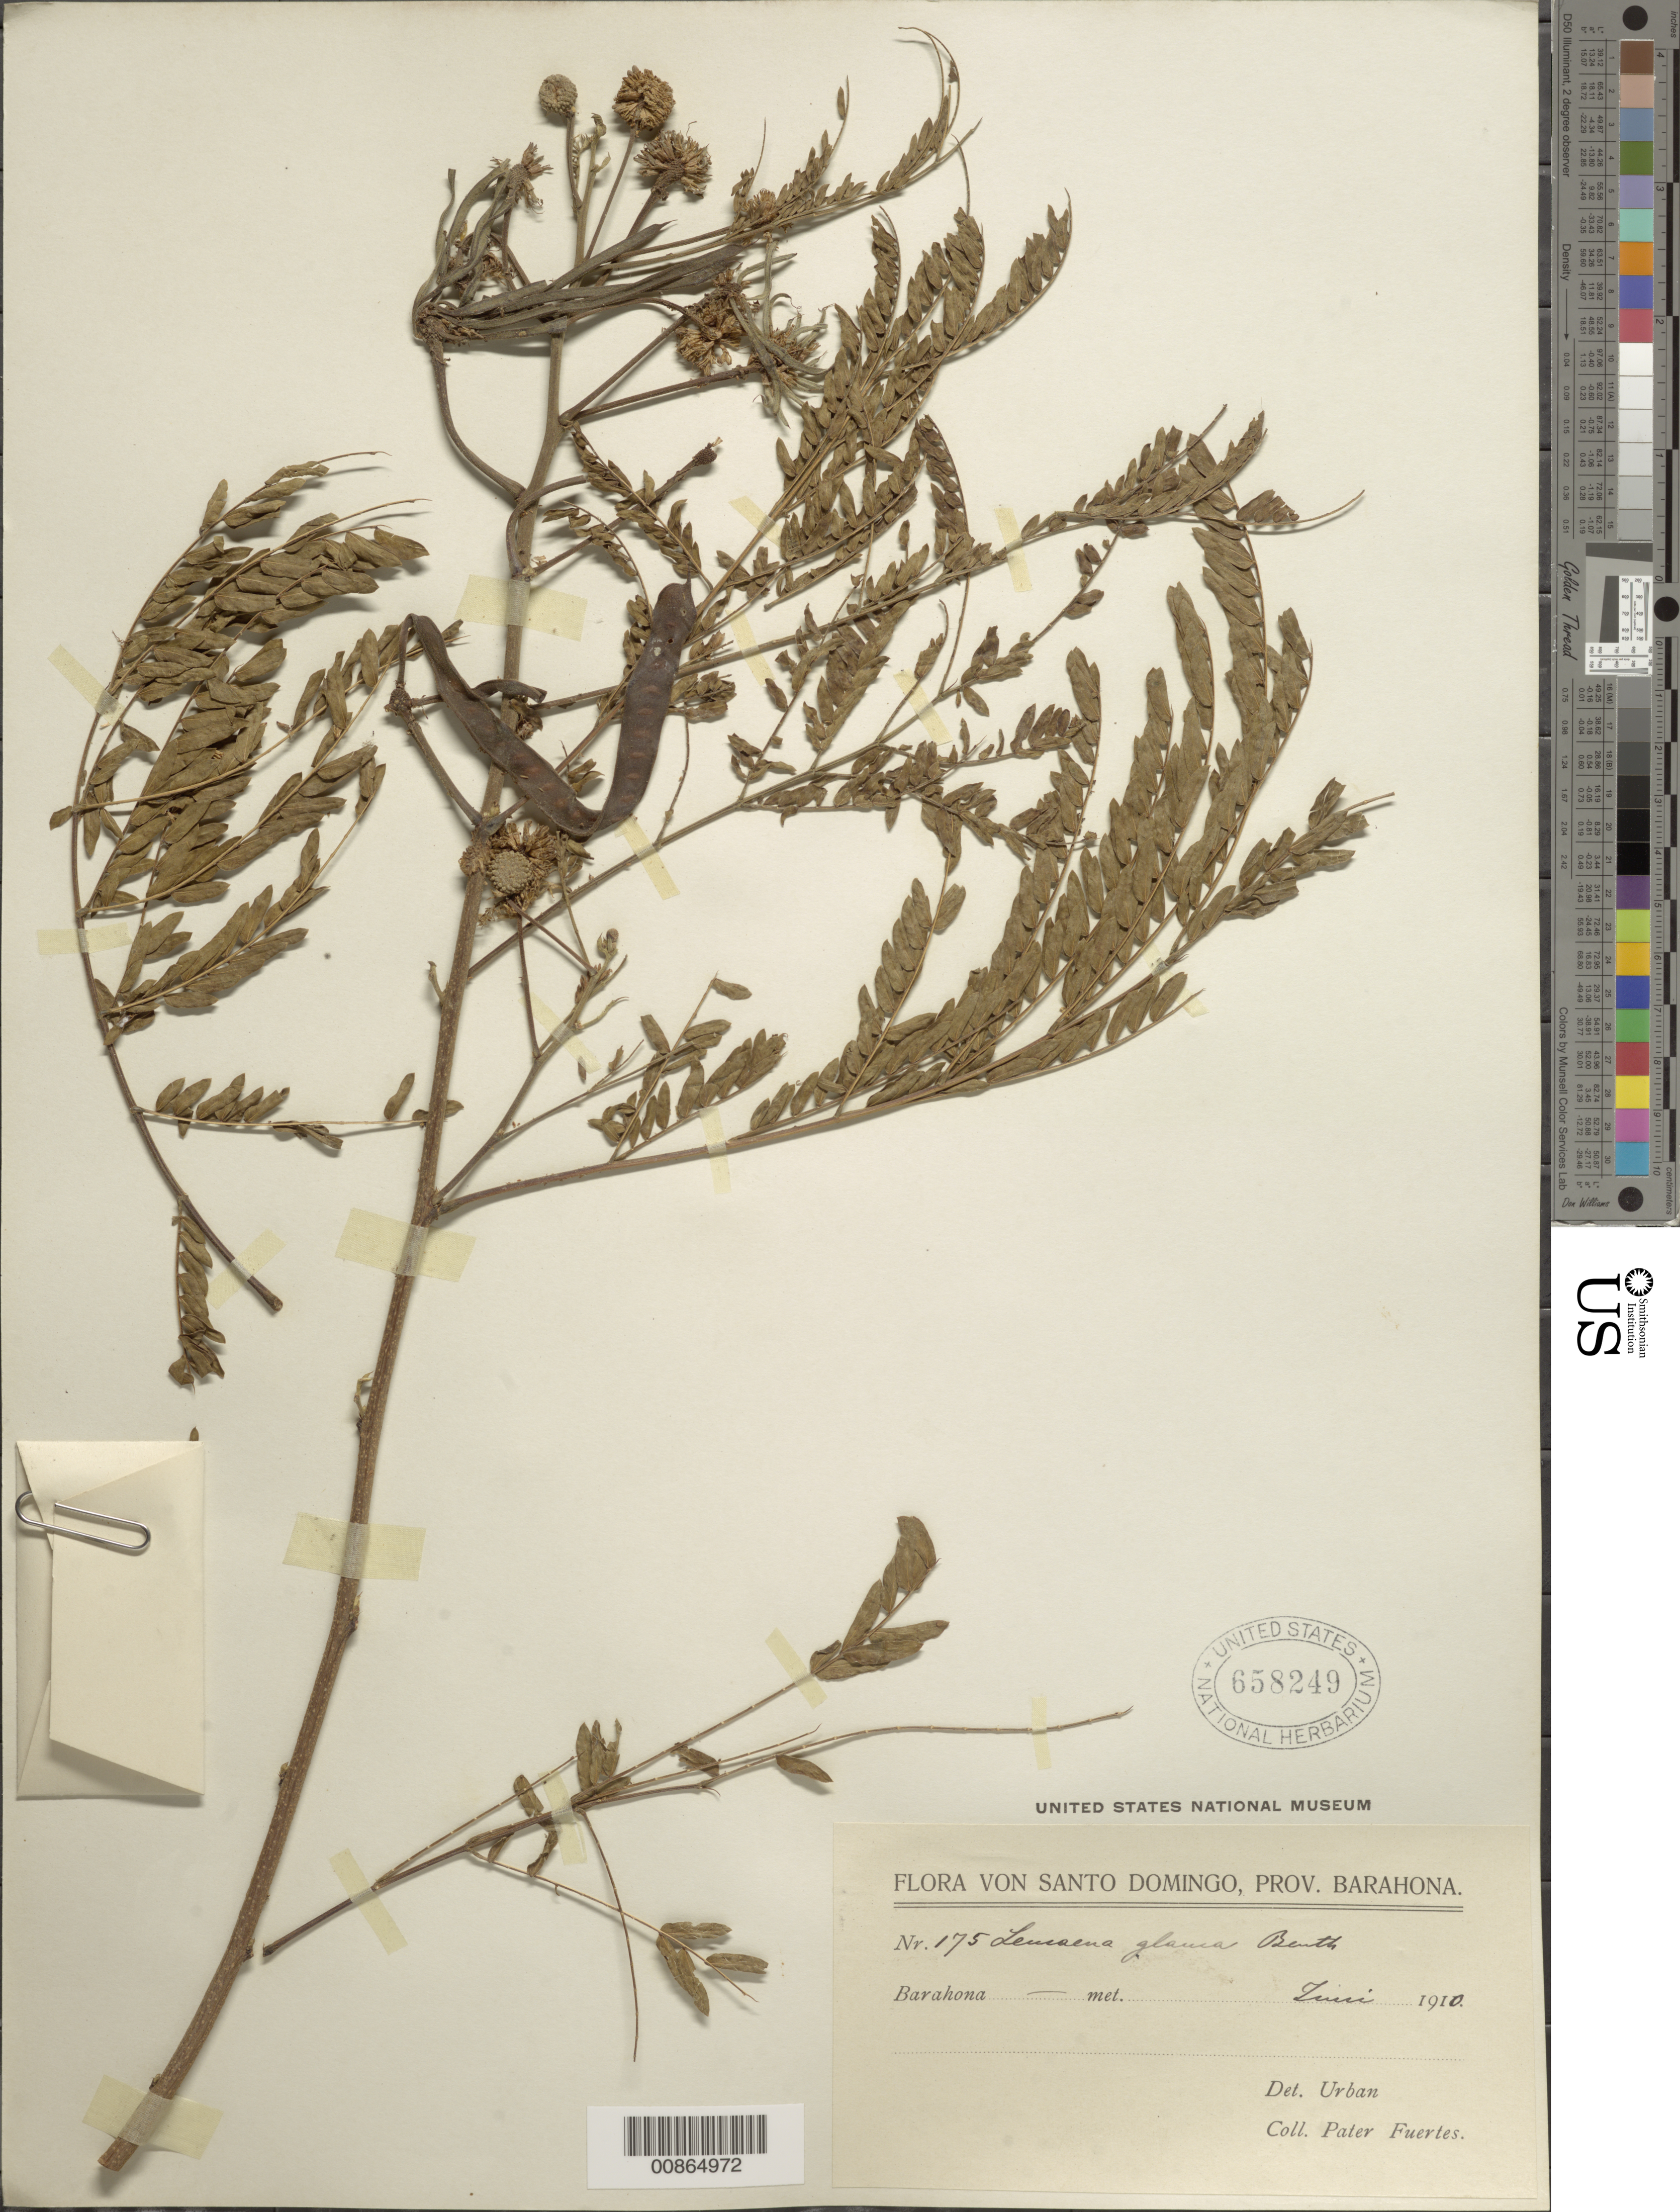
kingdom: Plantae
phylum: Tracheophyta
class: Magnoliopsida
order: Fabales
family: Fabaceae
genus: Leucaena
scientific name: Leucaena leucocephala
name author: (Lam.) de Wit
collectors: M. D. Fuertes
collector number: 175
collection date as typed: Jun 1910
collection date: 1910-06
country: Dominican Republic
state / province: Barahona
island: Hispaniola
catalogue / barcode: US 658249